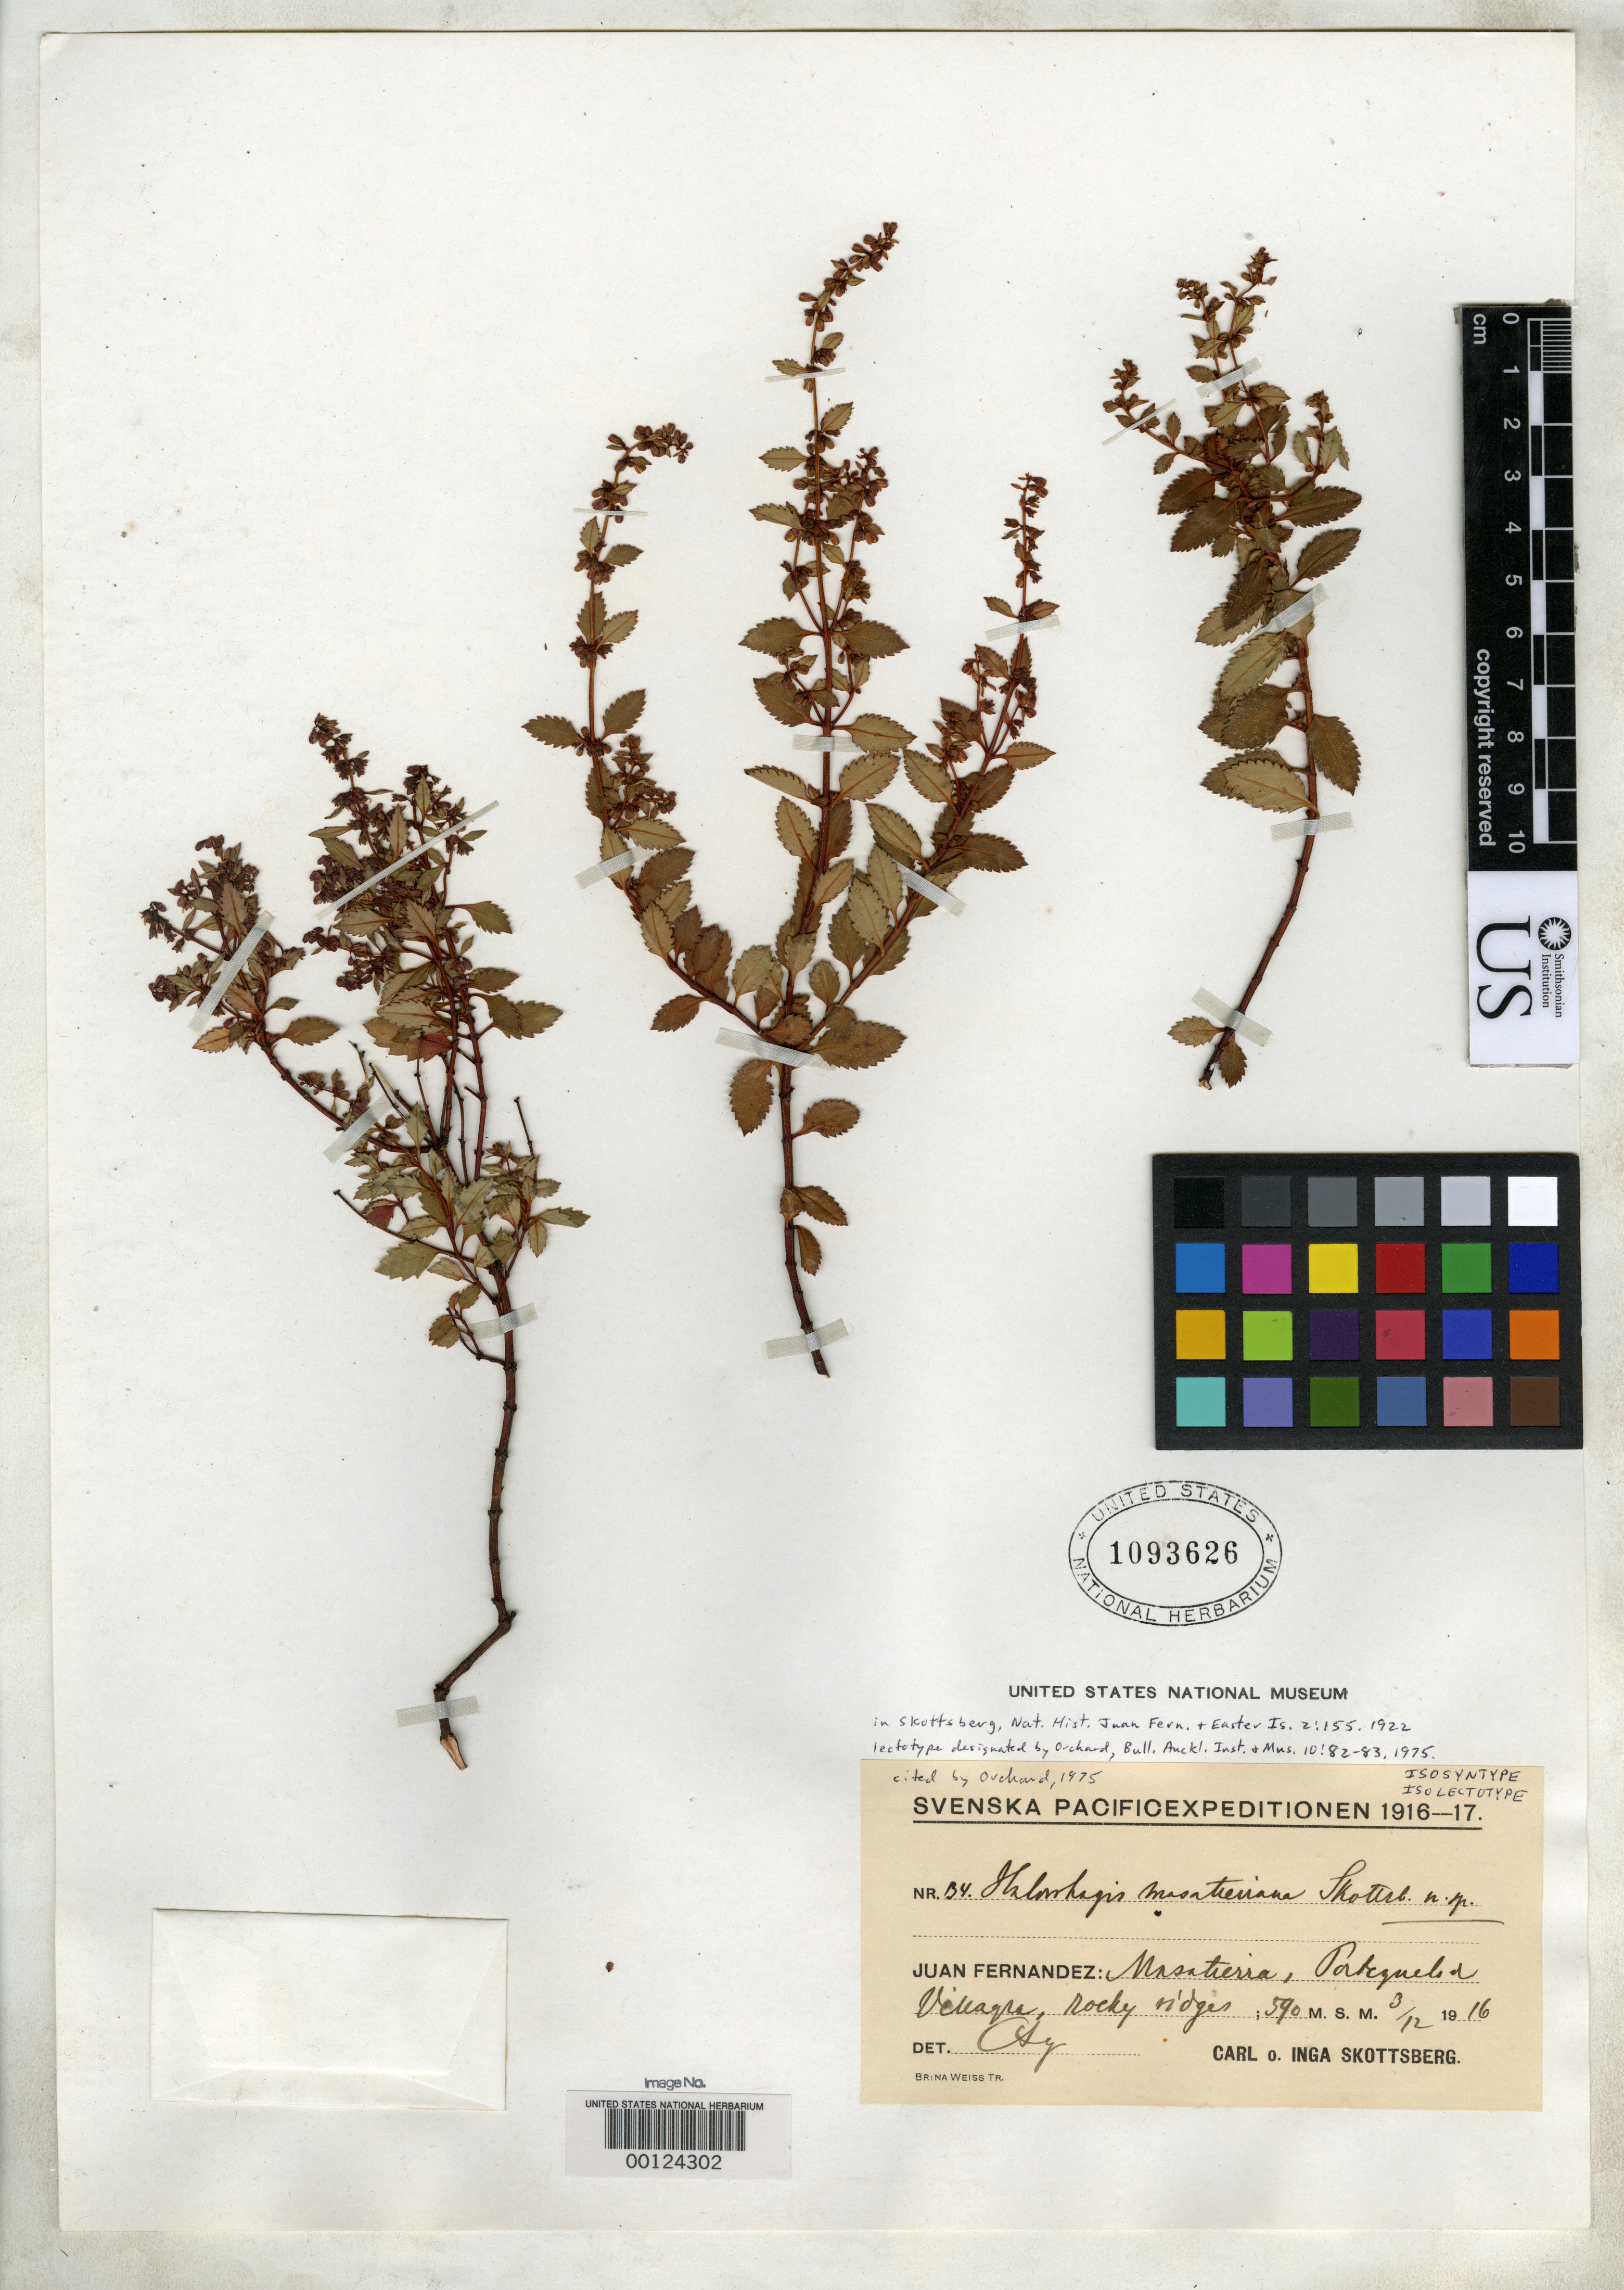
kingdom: Plantae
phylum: Tracheophyta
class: Magnoliopsida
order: Saxifragales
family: Haloragaceae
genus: Haloragis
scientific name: Haloragis masatierrana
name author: Skottsb.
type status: Isolectotype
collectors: C. Skottsberg & I. Skottsberg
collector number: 134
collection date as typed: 03 Dec 1916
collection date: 1916-12-03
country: Chile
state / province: Valparaíso (V)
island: Isla Más a Tierra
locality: Portzuelos, Veleagra.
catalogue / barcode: US 1093626